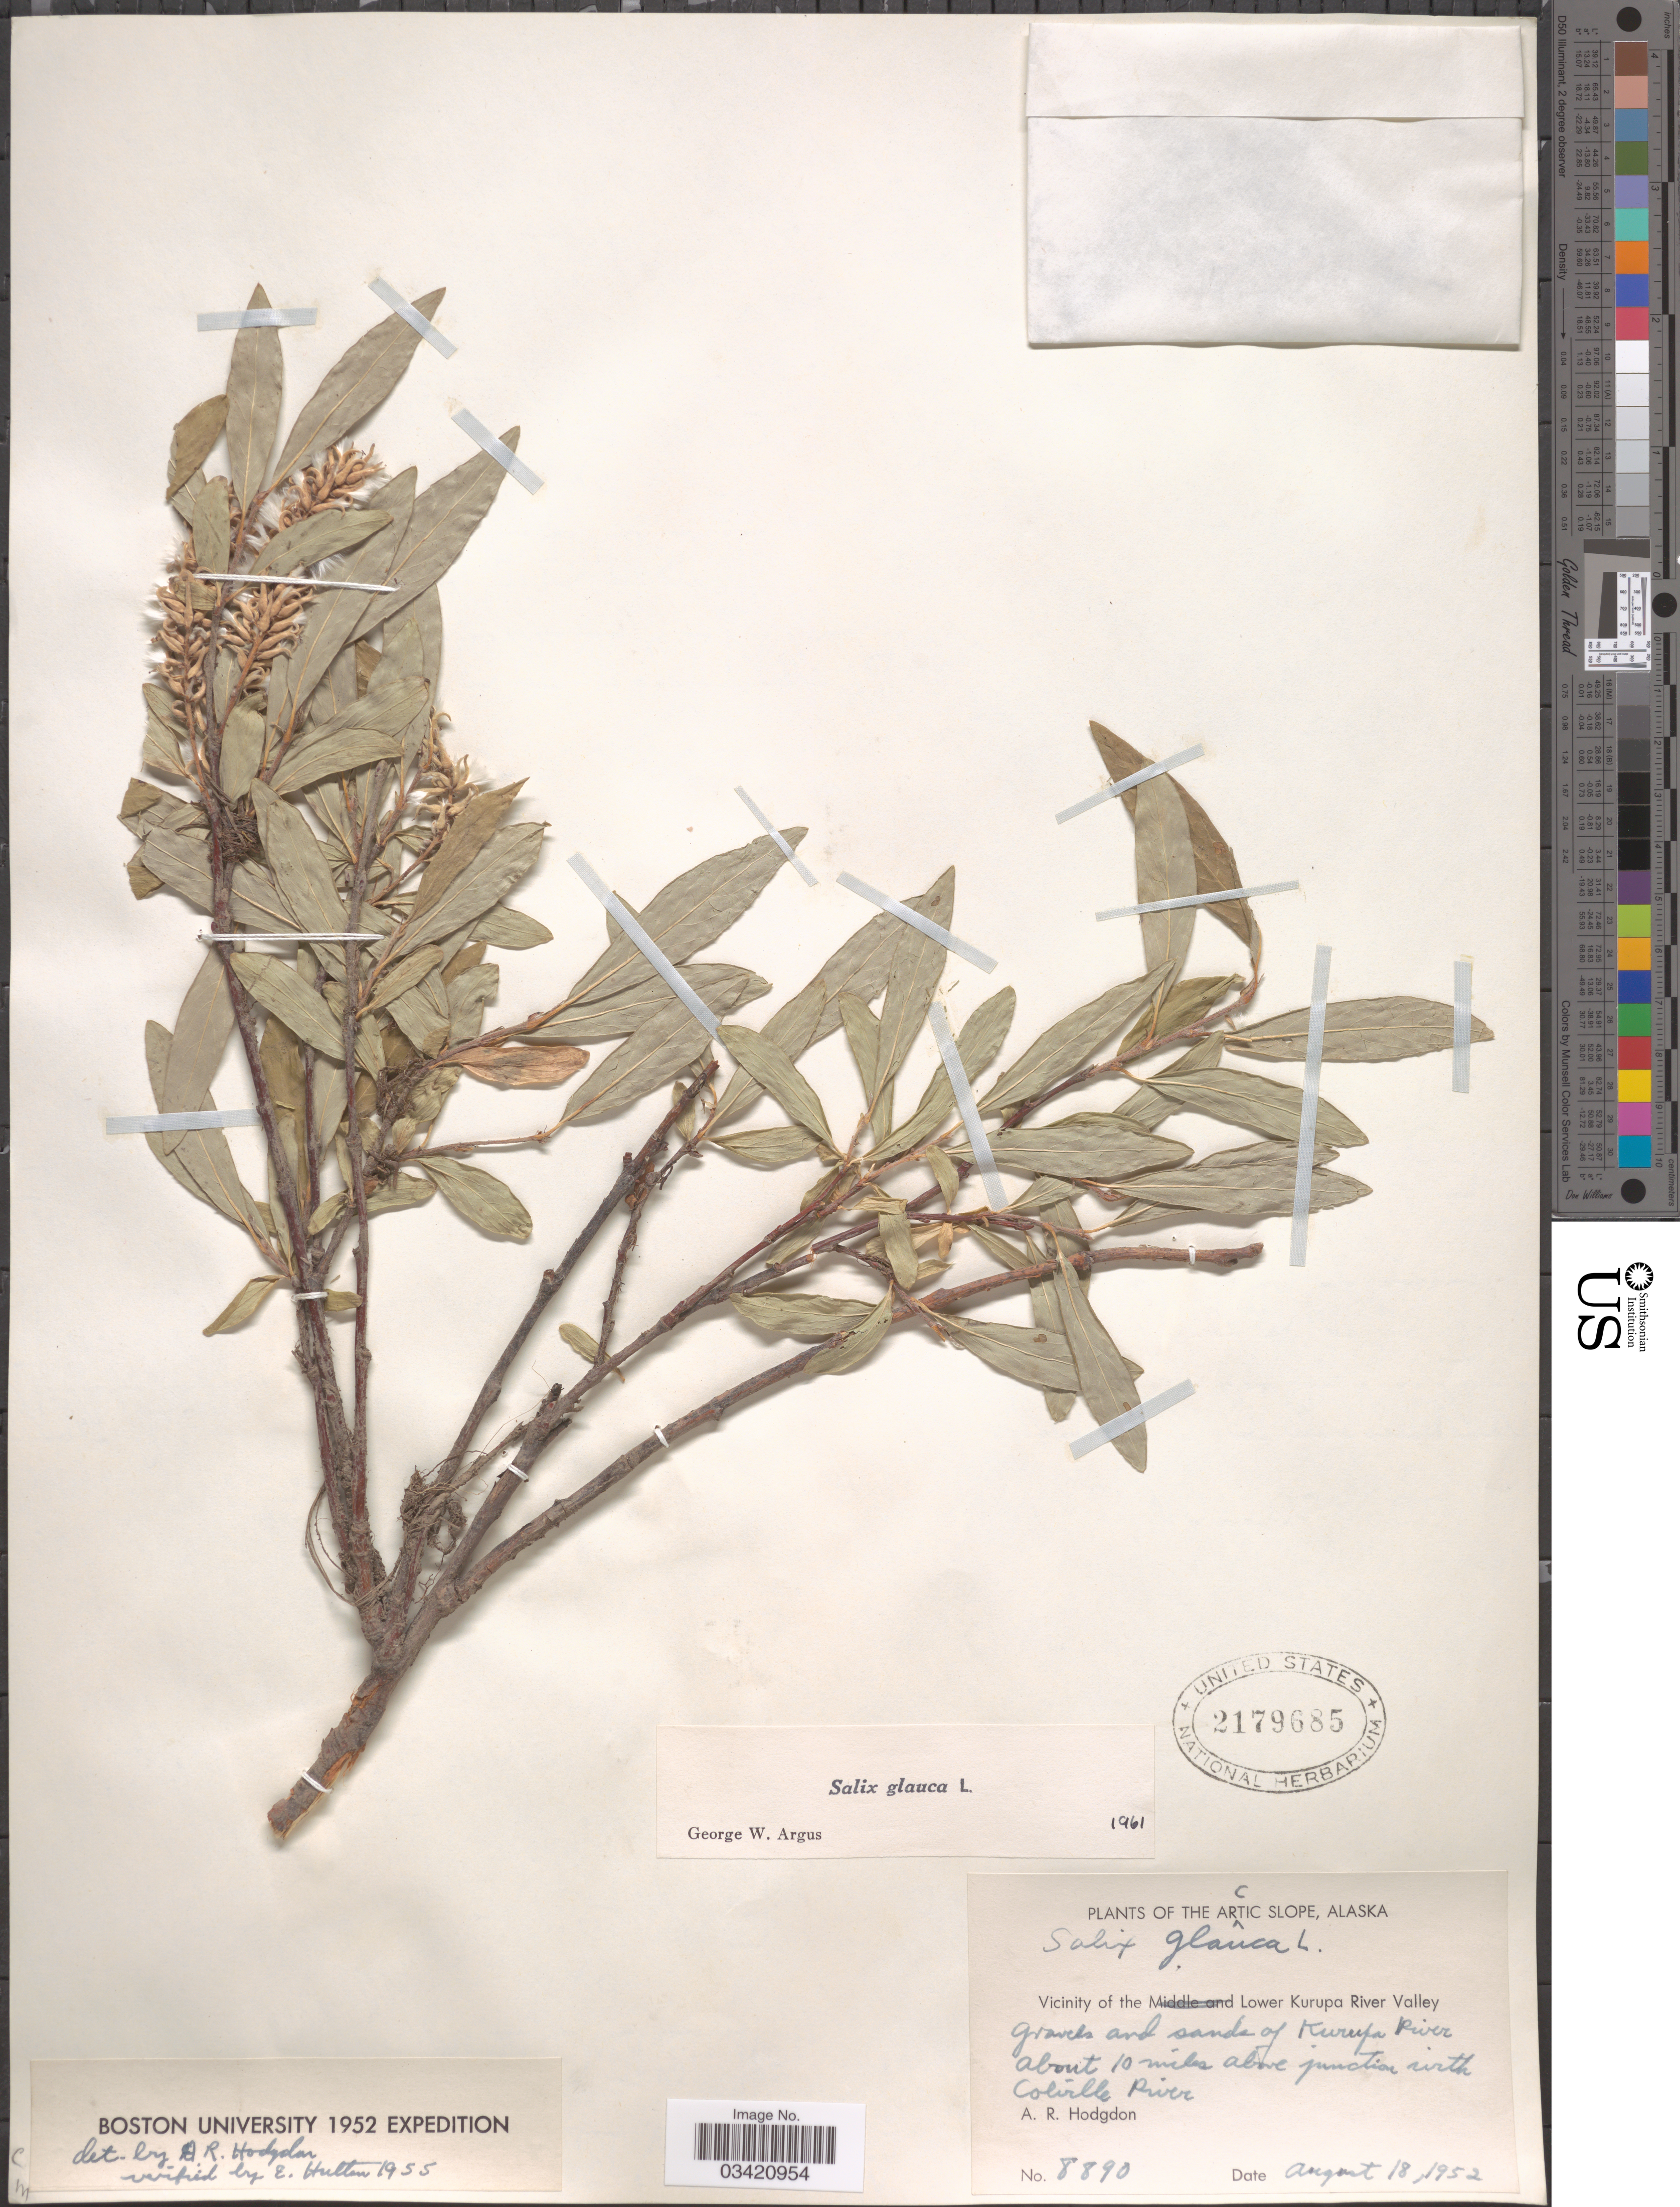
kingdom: Plantae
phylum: Tracheophyta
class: Magnoliopsida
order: Malpighiales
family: Salicaceae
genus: Salix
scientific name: Salix glauca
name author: L.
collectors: A. R. Hodgdon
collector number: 8890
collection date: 1952-08-18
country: United States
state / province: Alaska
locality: Arctic North Slope. Vicinity of the Lower Kurupa River Valley. Gravels and sands of Kurupa River about 10 miles above junction with Colville River.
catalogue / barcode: US 2179685